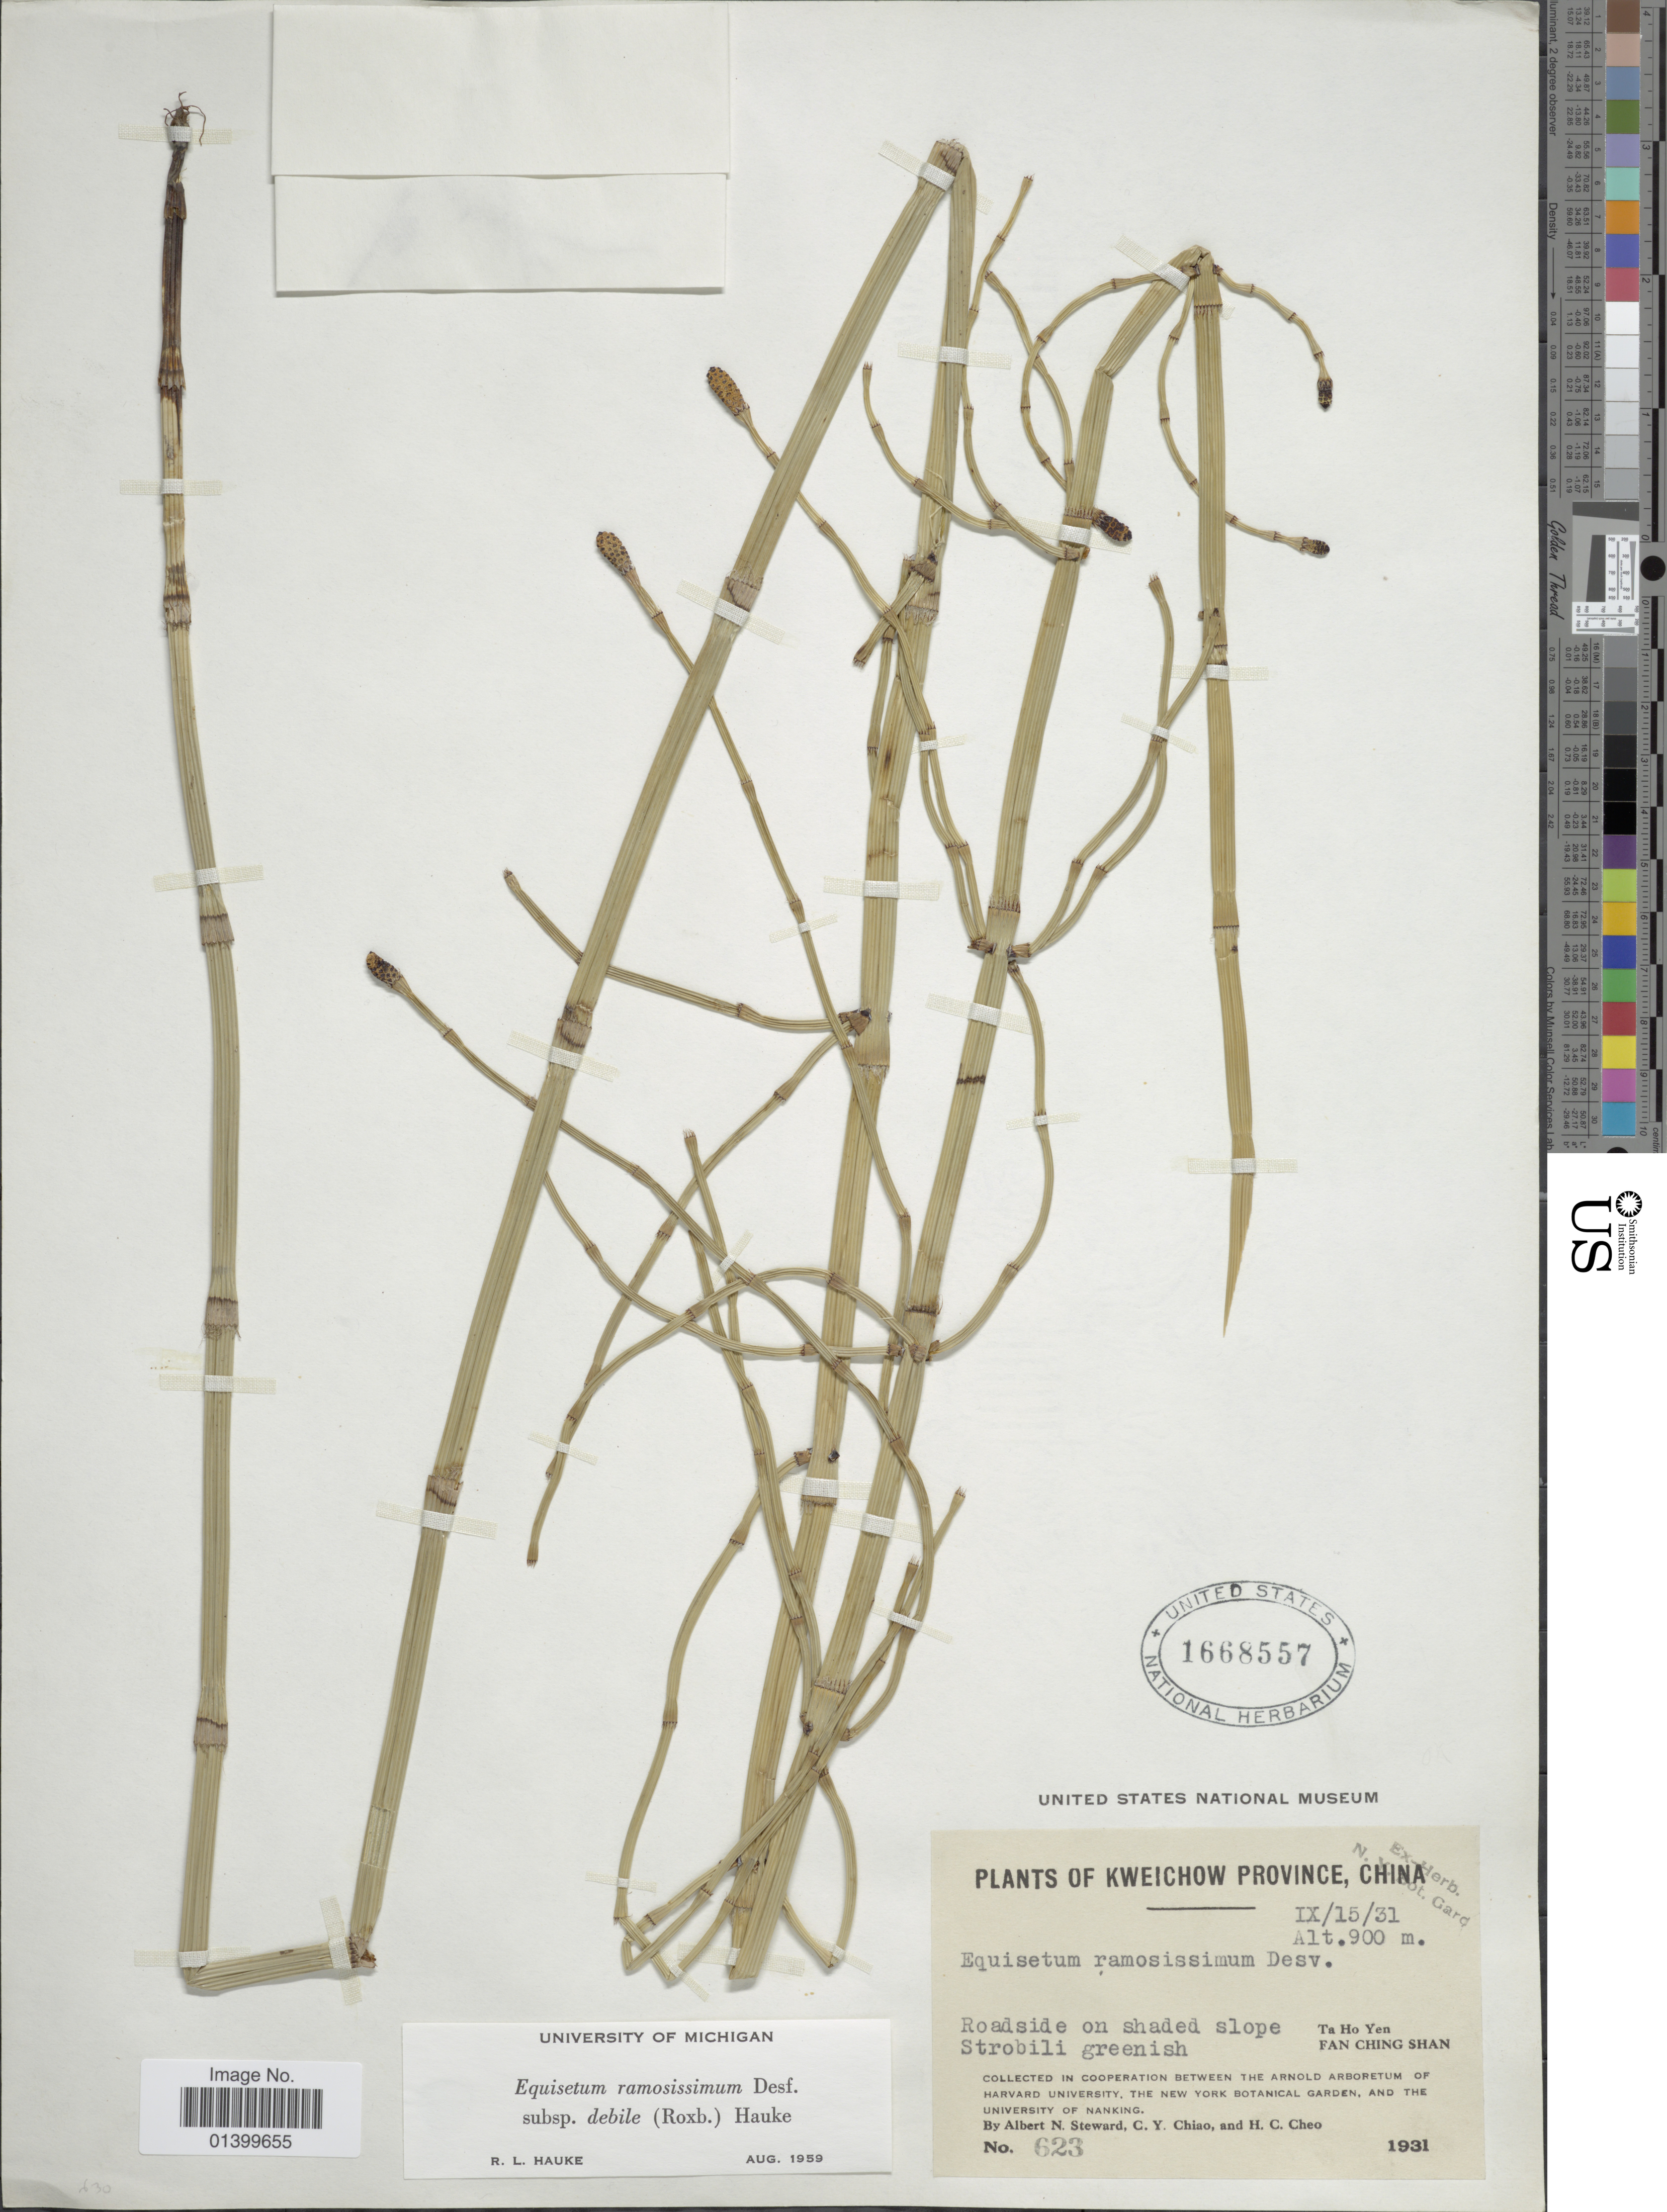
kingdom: Plantae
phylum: Tracheophyta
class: Polypodiopsida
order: Equisetales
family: Equisetaceae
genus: Equisetum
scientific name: Equisetum ramosissimum subsp. debile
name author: (Roxb. ex Vaucher) Hauke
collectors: A. N. Steward, C. Y. Chiao & H. Cheo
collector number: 623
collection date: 1931-09-15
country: China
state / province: Guizhou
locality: Plants of Kweichow Province, China. Roadside on shaded slope Strobili greenish. Ta Ho Yen, Fan Ching Shan.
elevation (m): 900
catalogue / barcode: US 1668557